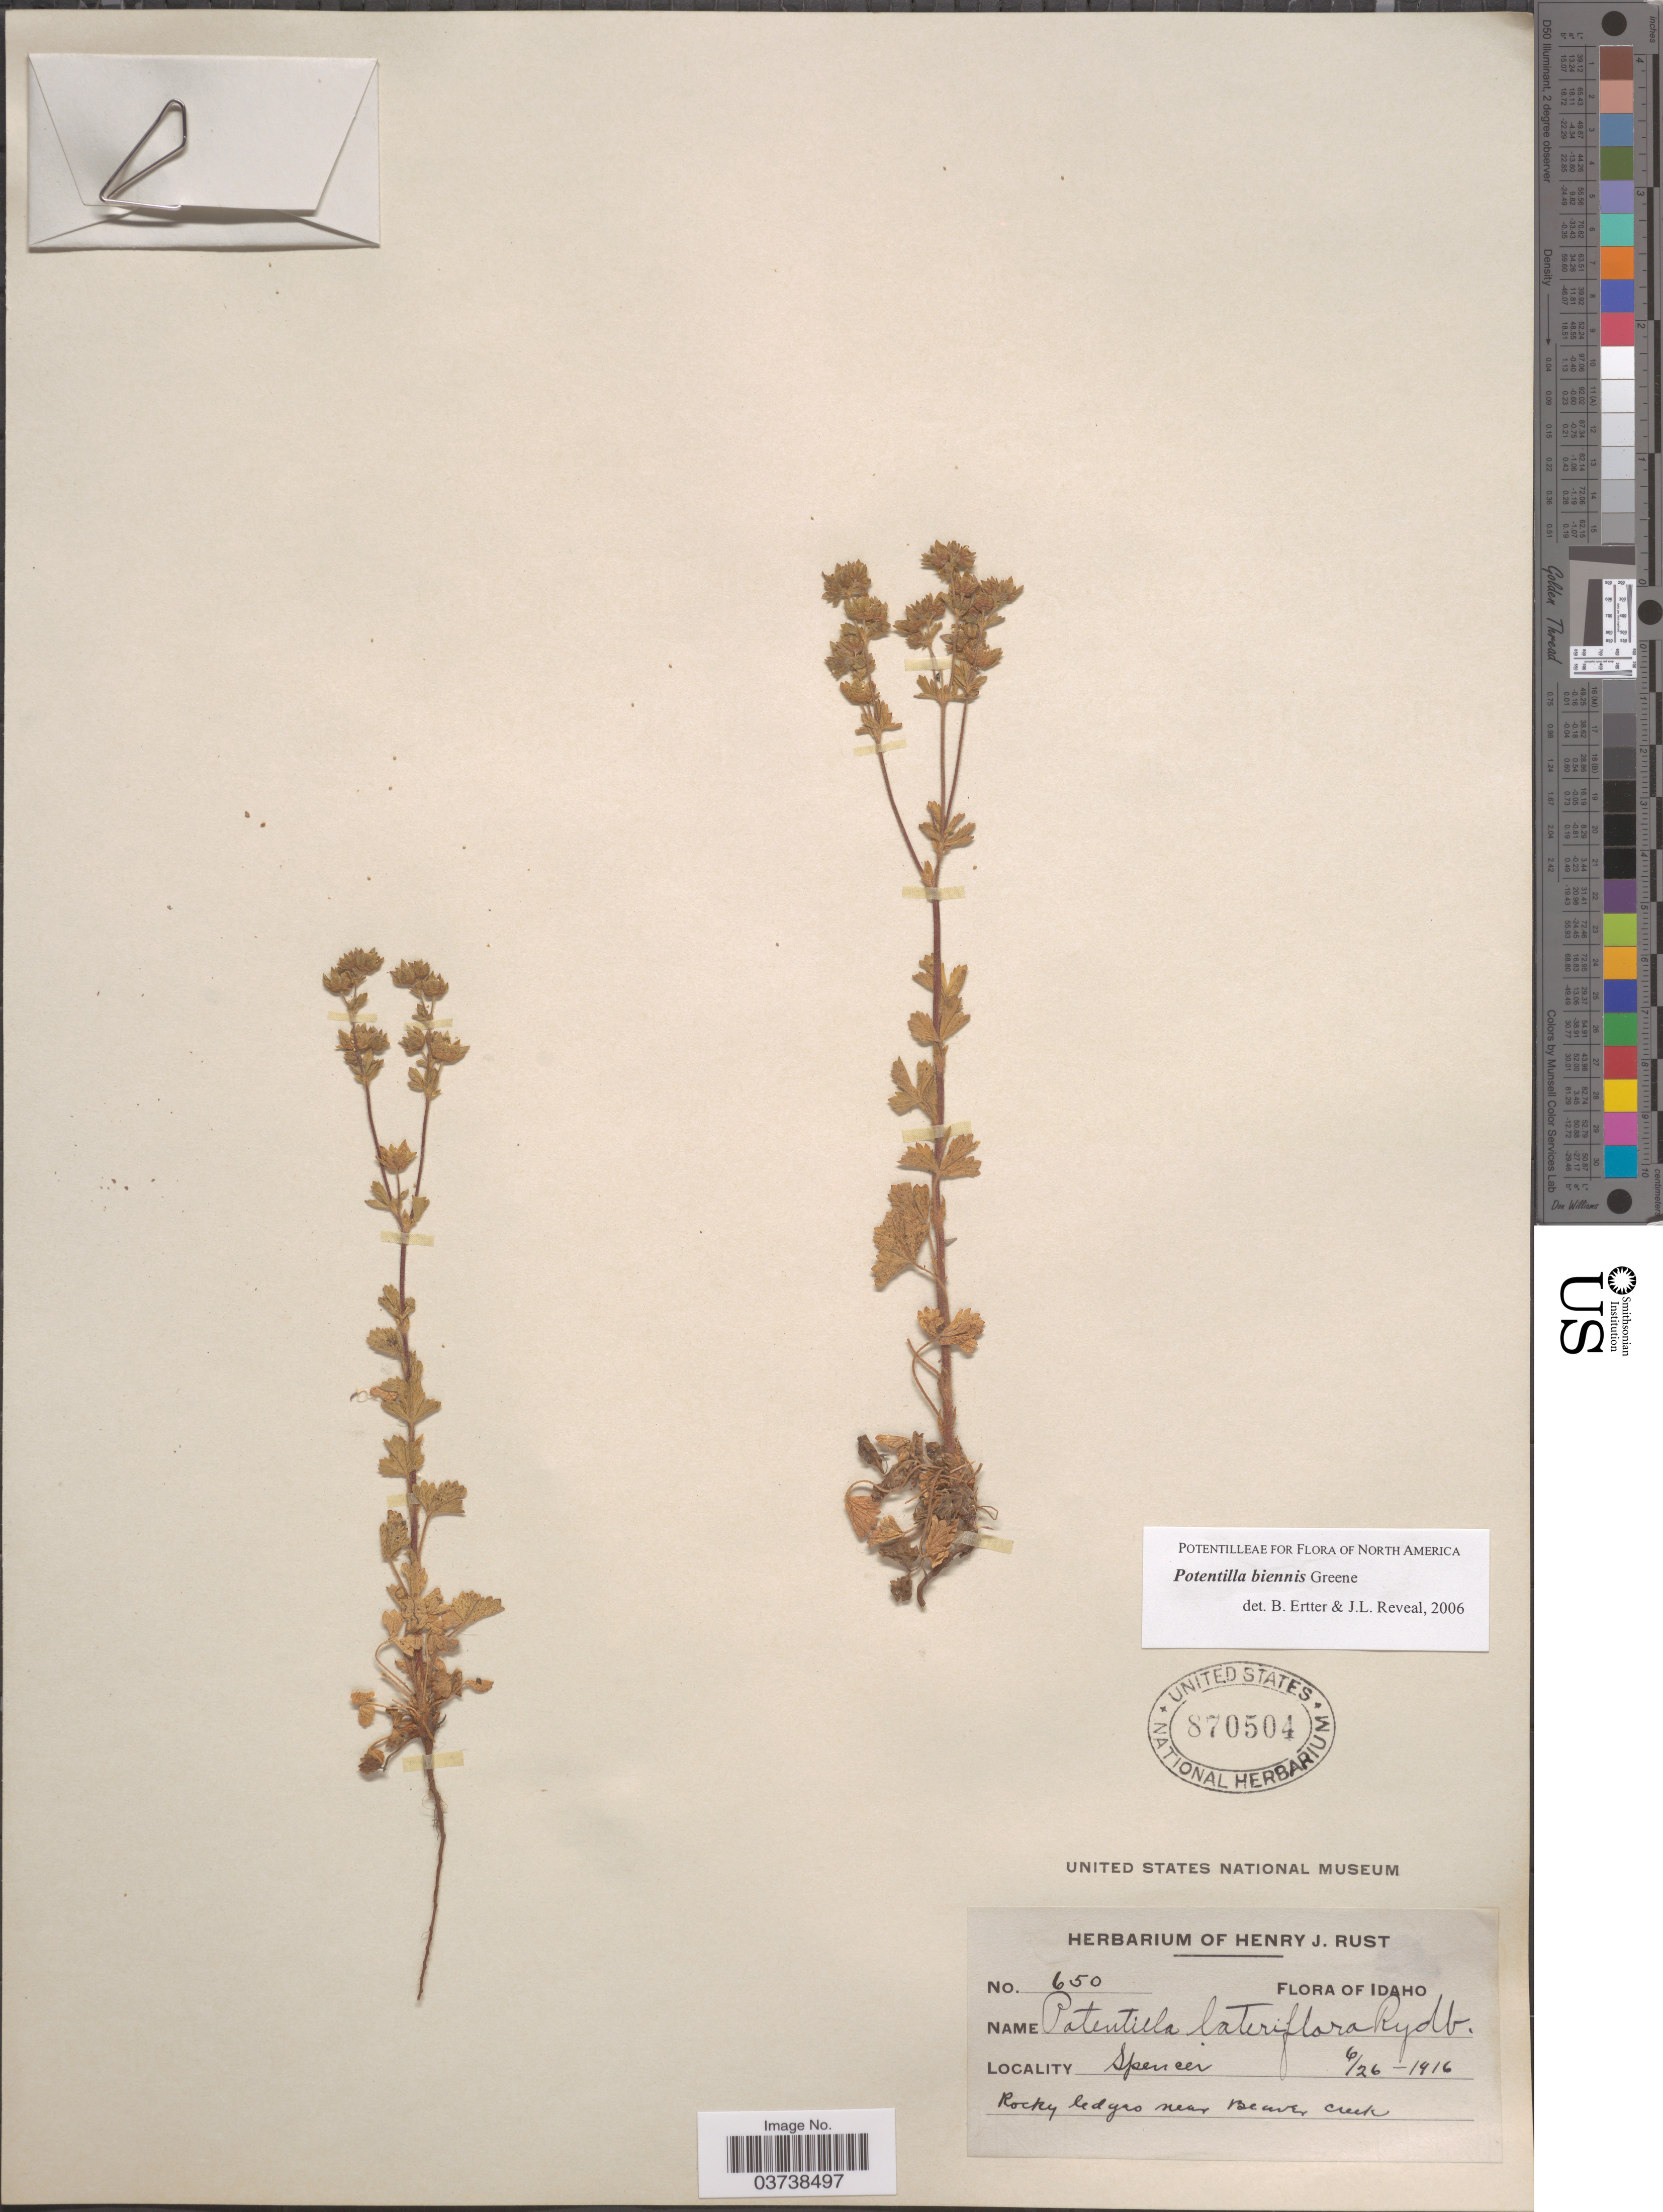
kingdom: Plantae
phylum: Tracheophyta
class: Magnoliopsida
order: Rosales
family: Rosaceae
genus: Potentilla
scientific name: Potentilla biennis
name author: Greene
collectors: ex herb. Henry J. Rust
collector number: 650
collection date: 1916-06-26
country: United States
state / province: Idaho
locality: Spencer. Rocky ledges near Beaver Creek.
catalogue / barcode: US 870504